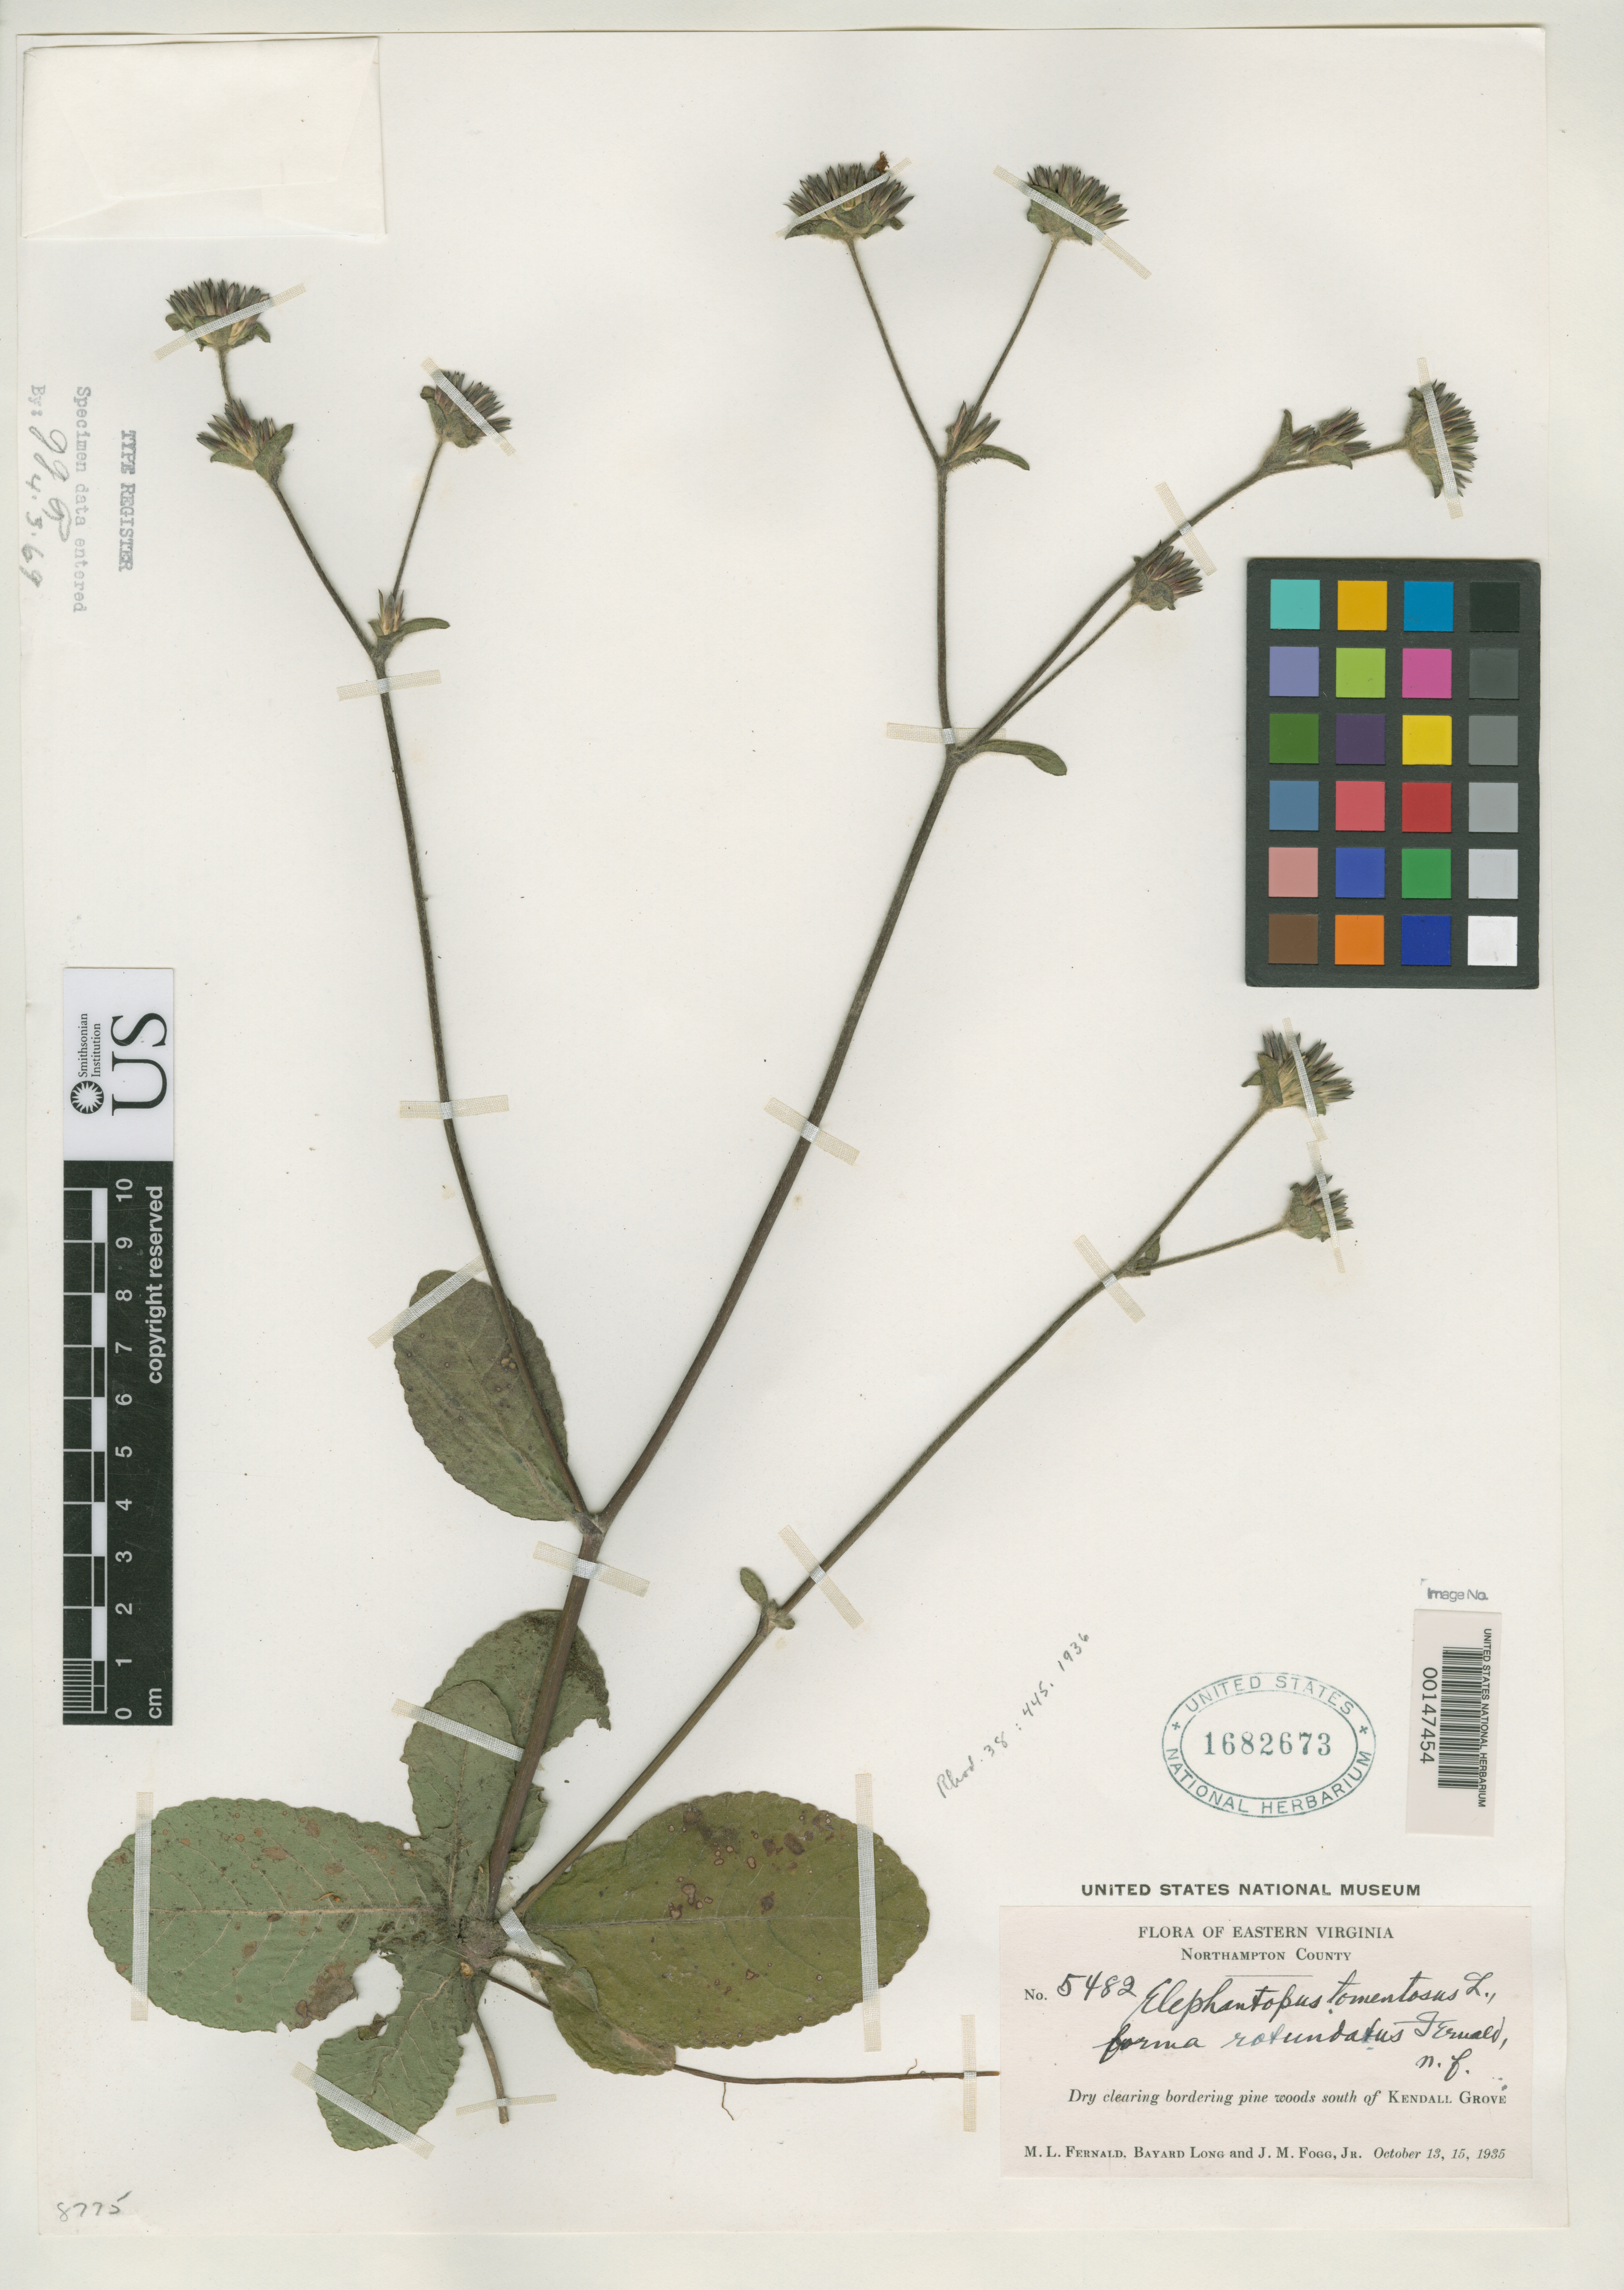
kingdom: Plantae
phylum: Tracheophyta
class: Magnoliopsida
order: Asterales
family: Asteraceae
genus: Elephantopus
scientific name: Elephantopus tomentosus f. rotundatus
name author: Fernald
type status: Isotype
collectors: M. L. Fernald, B. H. Long & J. Fogg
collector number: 5482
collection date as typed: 13 Oct 1935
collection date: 1935-10-13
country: United States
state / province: Virginia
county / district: Northampton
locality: Kendall Grove.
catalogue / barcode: US 1682673